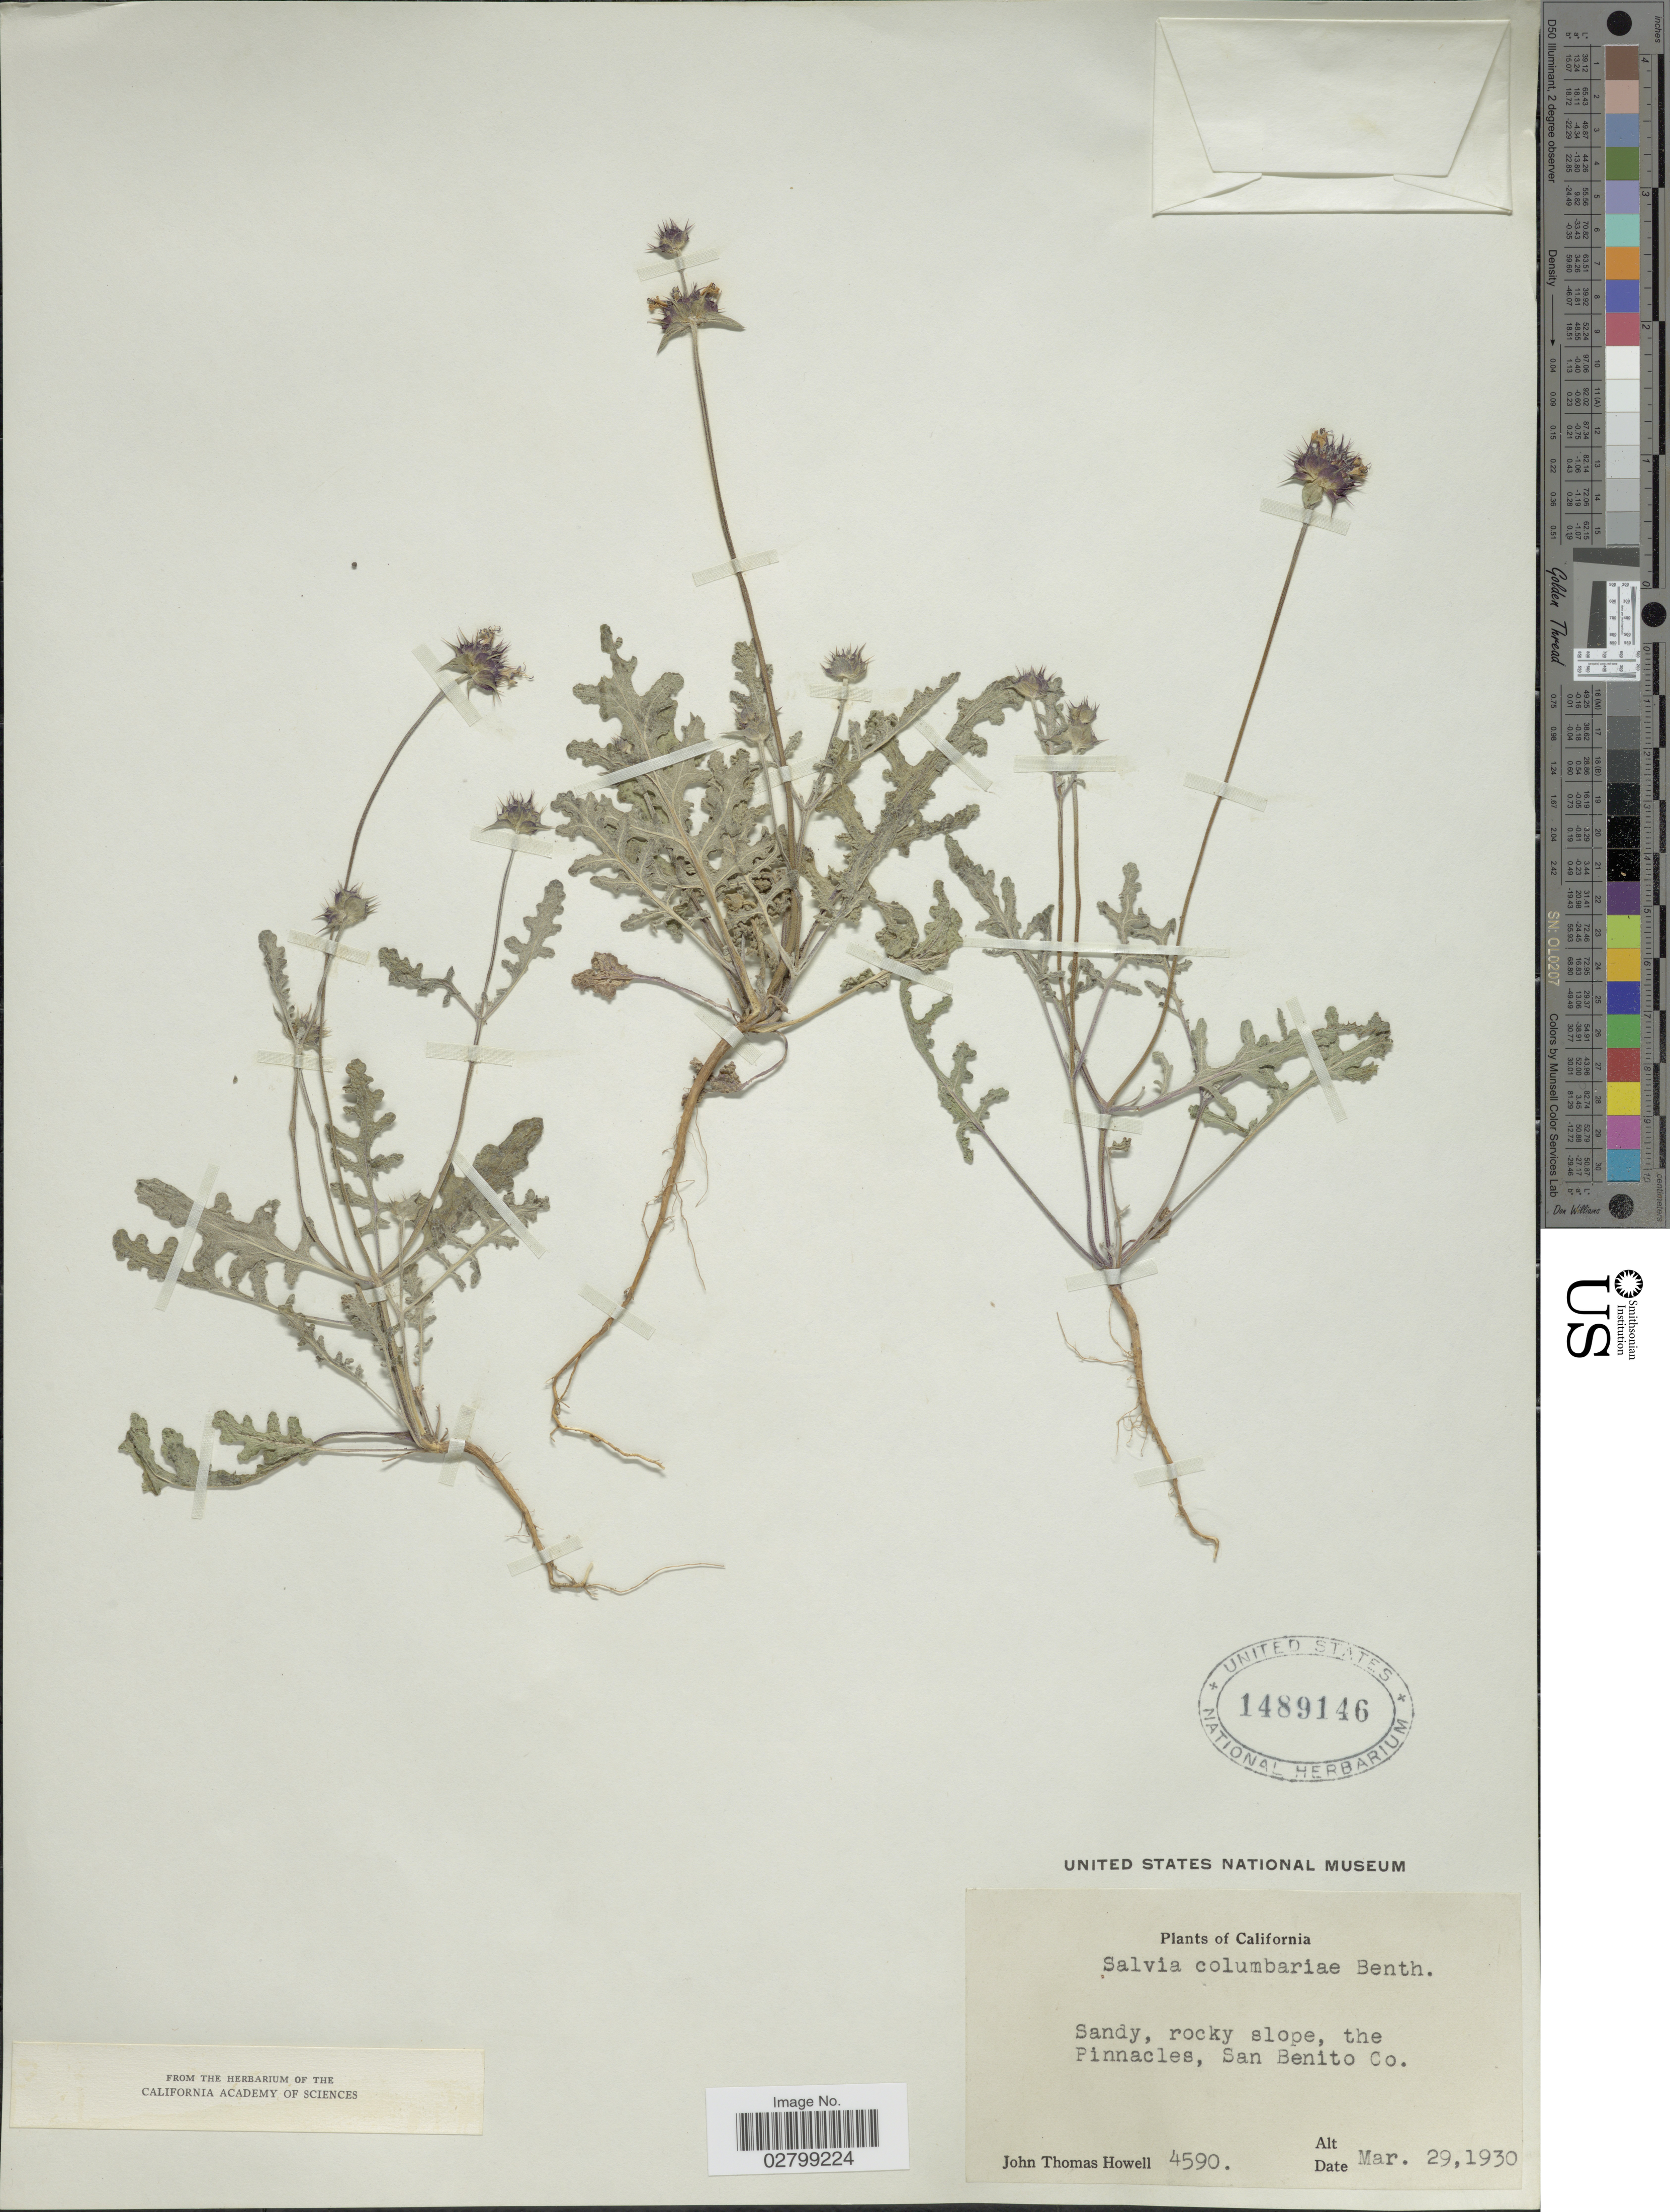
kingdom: Plantae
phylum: Tracheophyta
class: Magnoliopsida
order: Lamiales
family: Lamiaceae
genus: Salvia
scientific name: Salvia columbariae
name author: Benth.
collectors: J. T. Howell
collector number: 4590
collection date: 1930-03-29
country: United States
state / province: California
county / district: San Benito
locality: The Pinnacles, San Benito Co.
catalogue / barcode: US 1489146